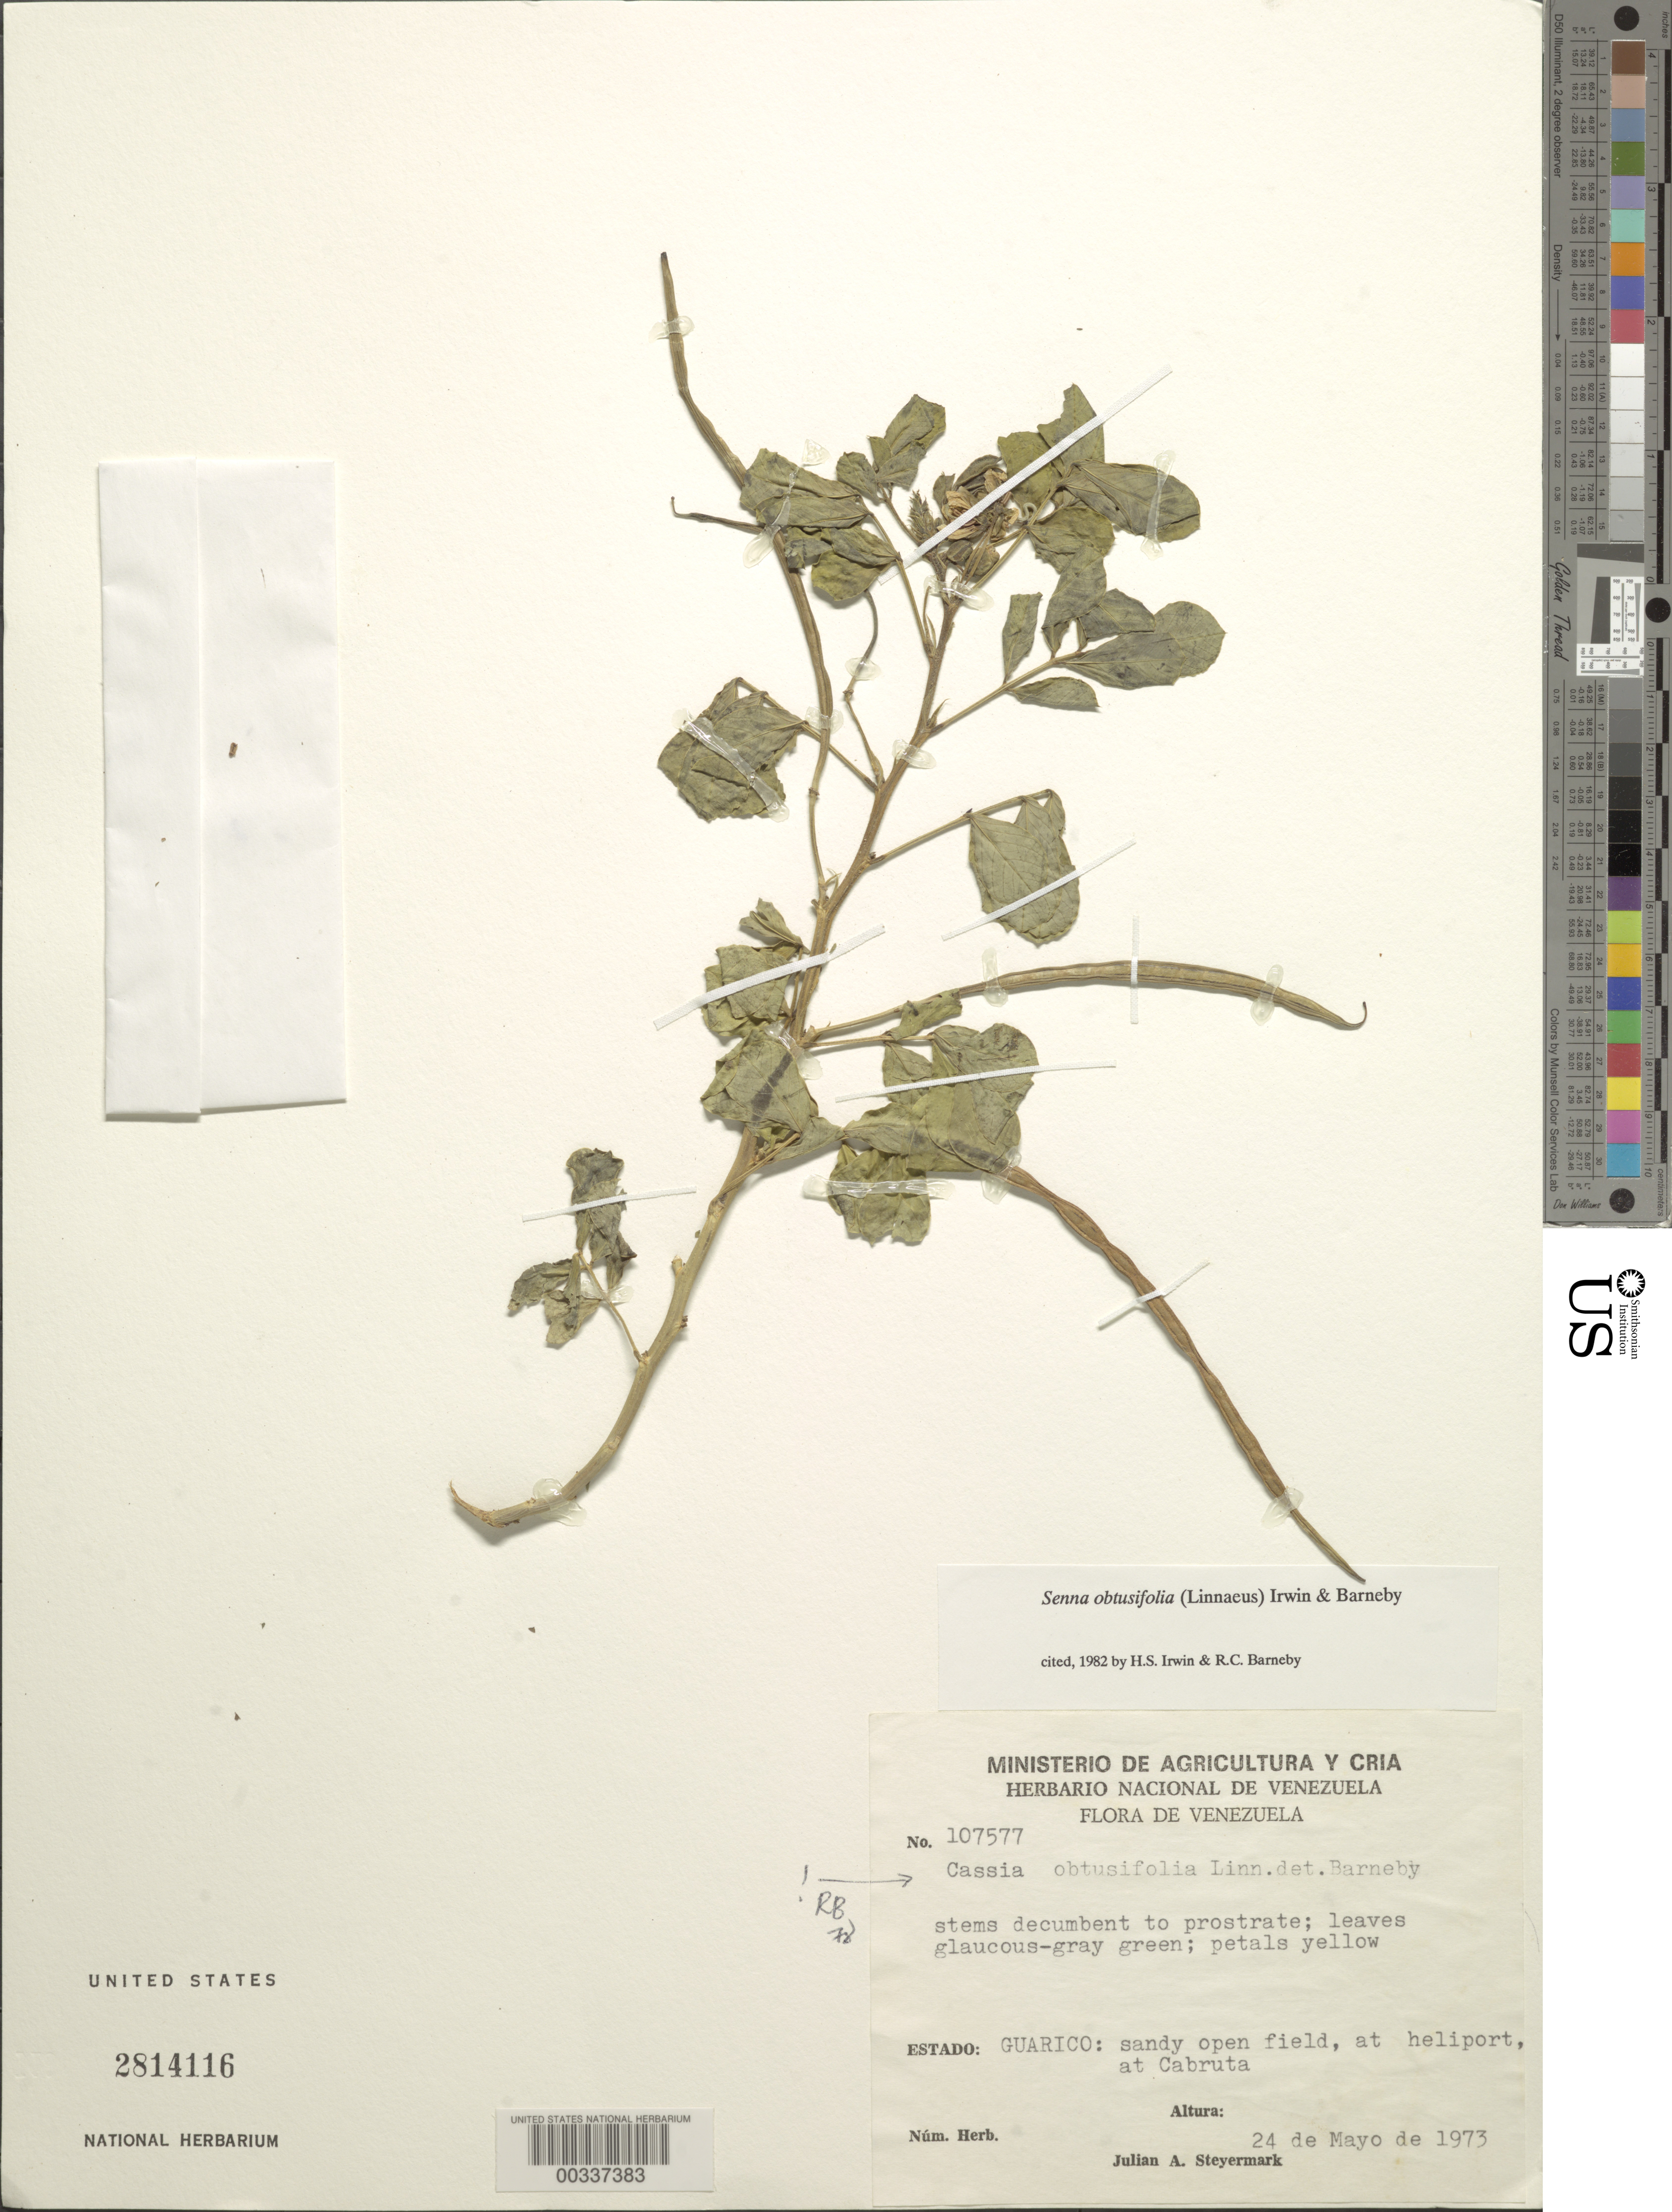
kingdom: Plantae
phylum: Tracheophyta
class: Magnoliopsida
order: Fabales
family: Fabaceae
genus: Senna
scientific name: Senna obtusifolia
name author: (L.) H.S. Irwin & Barneby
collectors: J. Steyermark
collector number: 107577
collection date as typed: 24 May 1973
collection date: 1973-05-24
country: Venezuela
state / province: Guárico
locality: At heliport at cabruta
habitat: Sandy open field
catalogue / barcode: US 2814116